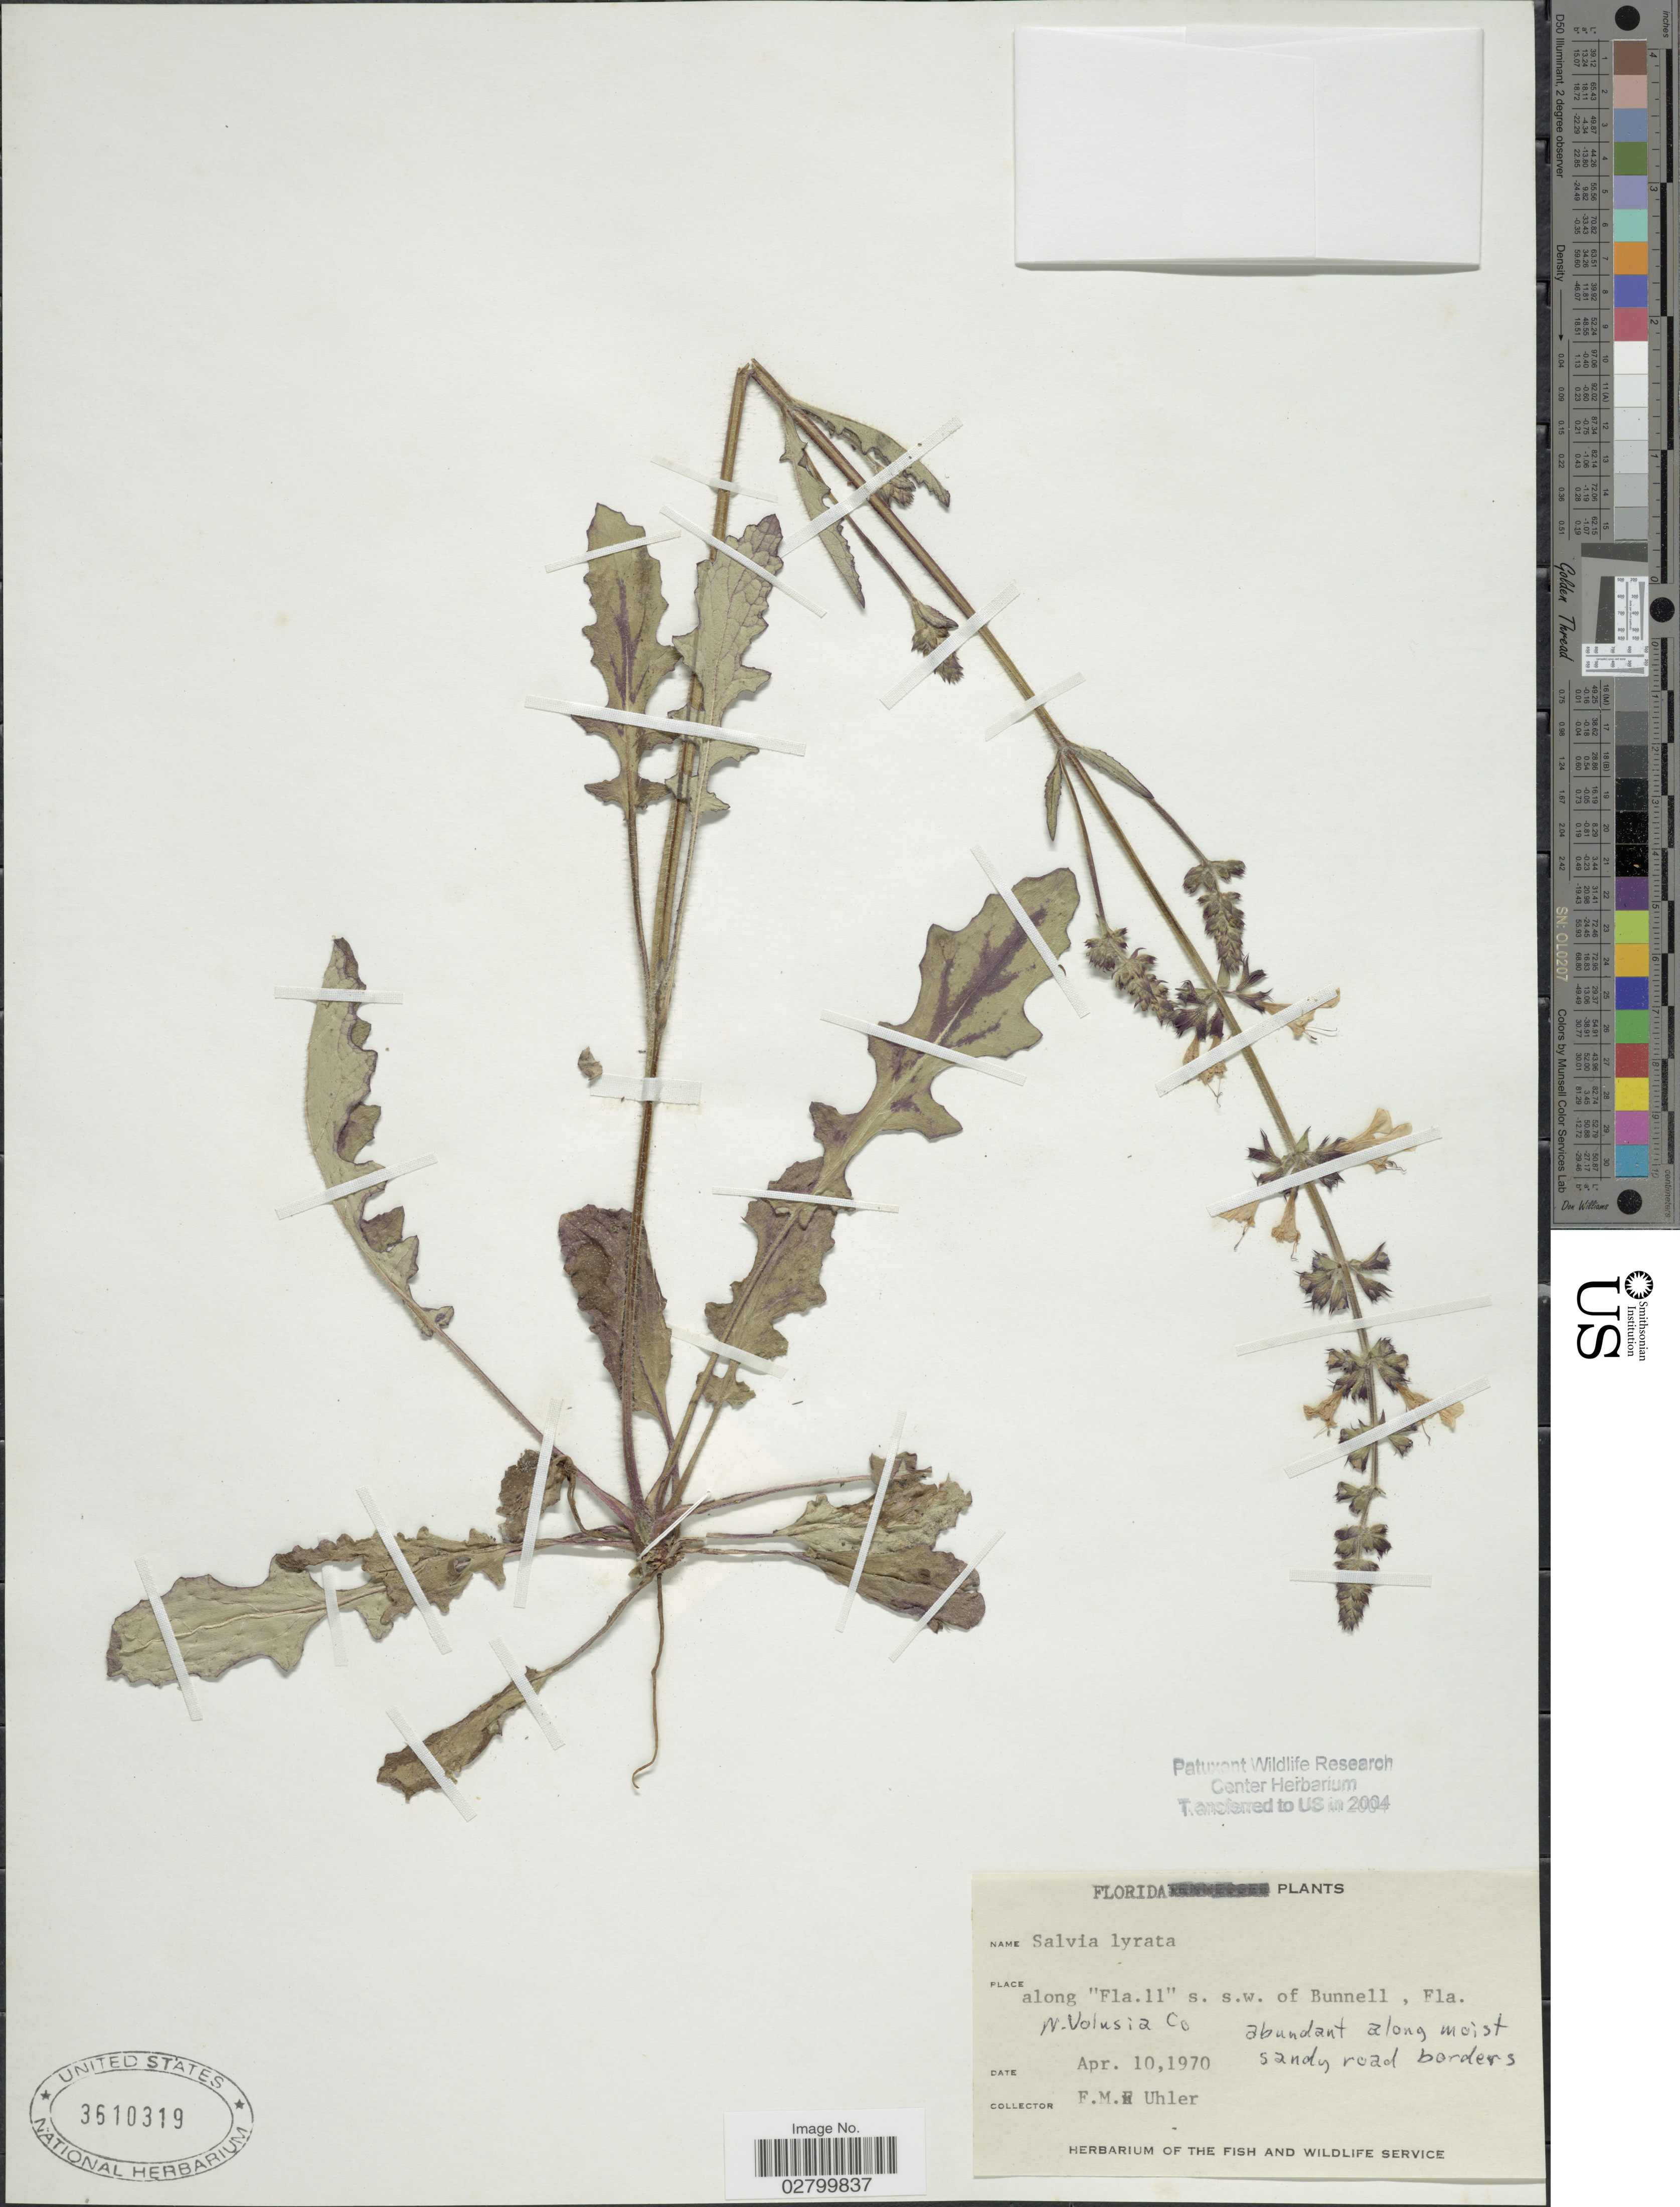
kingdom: Plantae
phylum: Tracheophyta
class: Magnoliopsida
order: Lamiales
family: Lamiaceae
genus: Salvia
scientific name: Salvia lyrata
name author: L.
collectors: F. M. Uhler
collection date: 1970-04-10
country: United States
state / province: Florida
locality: Along "Fla.11" s. s.w. of Bunnell, Fla. W. Volusia Co.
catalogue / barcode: US 3610319